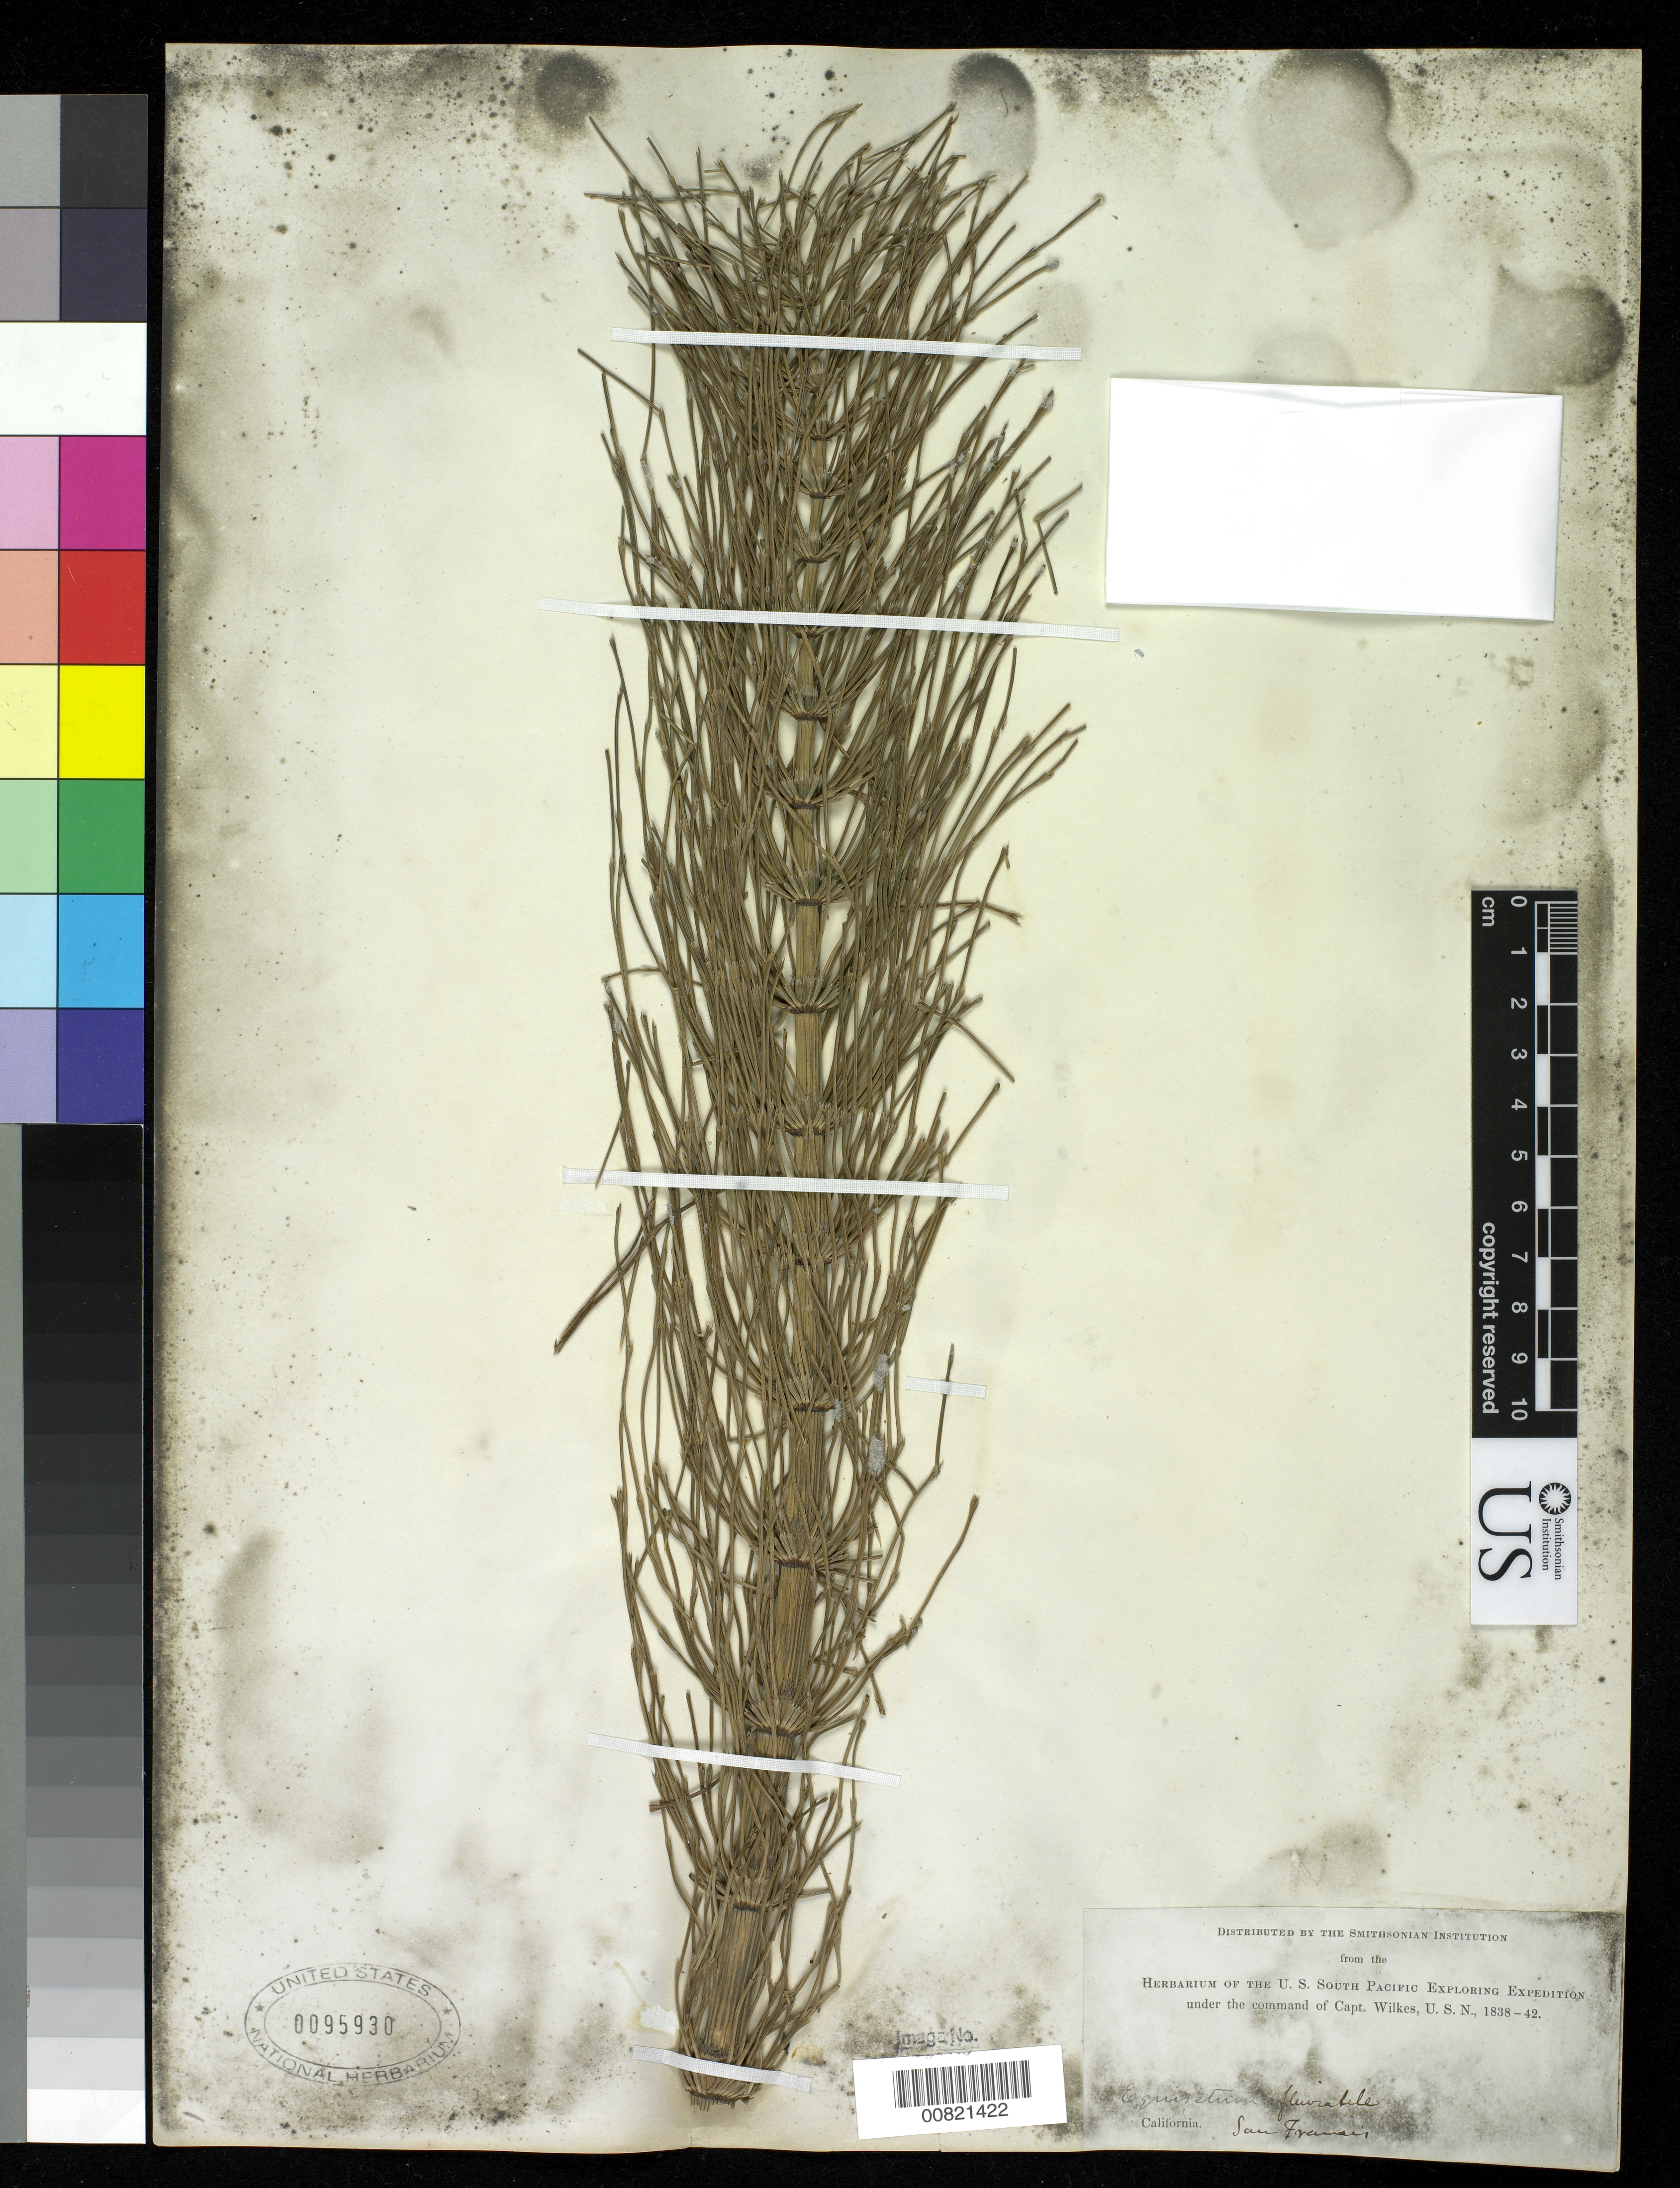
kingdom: Plantae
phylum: Tracheophyta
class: Polypodiopsida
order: Equisetales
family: Equisetaceae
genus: Equisetum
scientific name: Equisetum fluviatile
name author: L.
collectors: Wilkes Explor. Exped.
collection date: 1838/1842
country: United States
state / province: California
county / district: San Francisco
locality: San Francisco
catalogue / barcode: US 95930